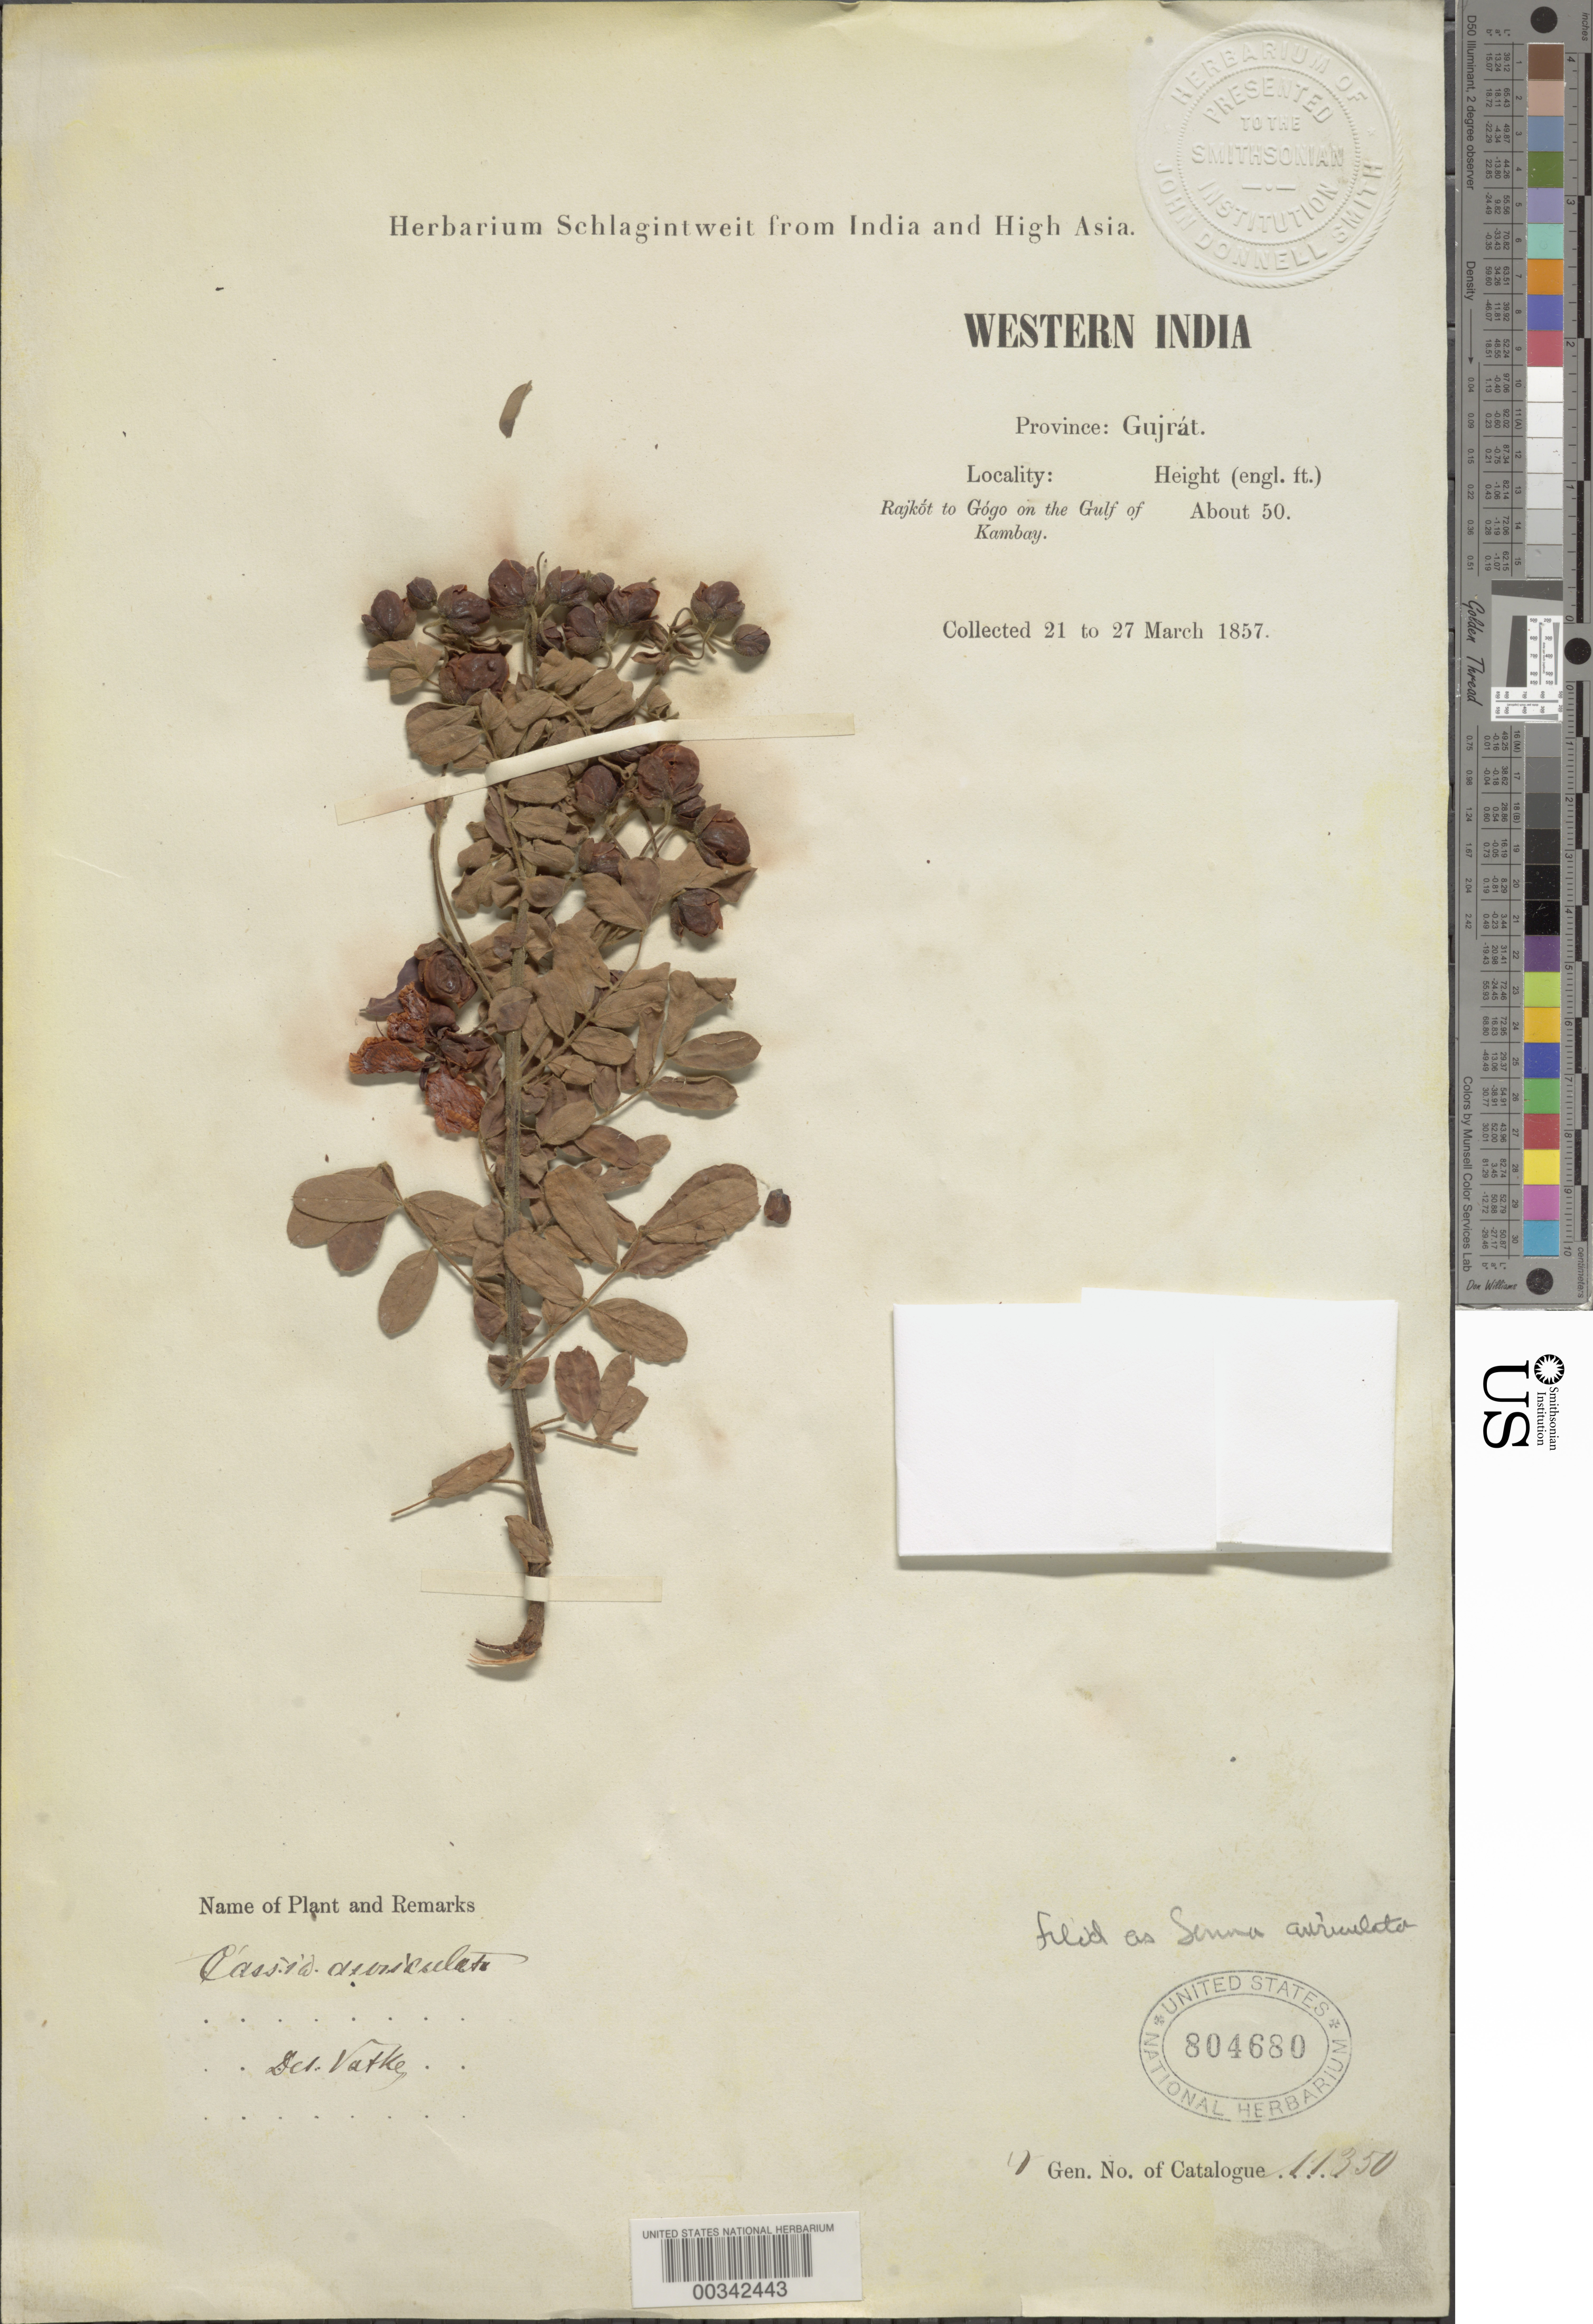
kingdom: Plantae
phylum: Tracheophyta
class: Magnoliopsida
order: Fabales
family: Fabaceae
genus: Senna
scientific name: Senna auriculata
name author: (L.) Roxb.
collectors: Herbarium Schlagintweit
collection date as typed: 21 Mar 1857 to 27 Mar 1857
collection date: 1857-03-21/1857-03-27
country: India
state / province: Gujarat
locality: Gujerat, Rajkot to Gogo on the gulf of Kambay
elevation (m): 15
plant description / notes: Probably Herbarium Schlagintweit (specimen not seen)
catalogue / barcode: US 804680